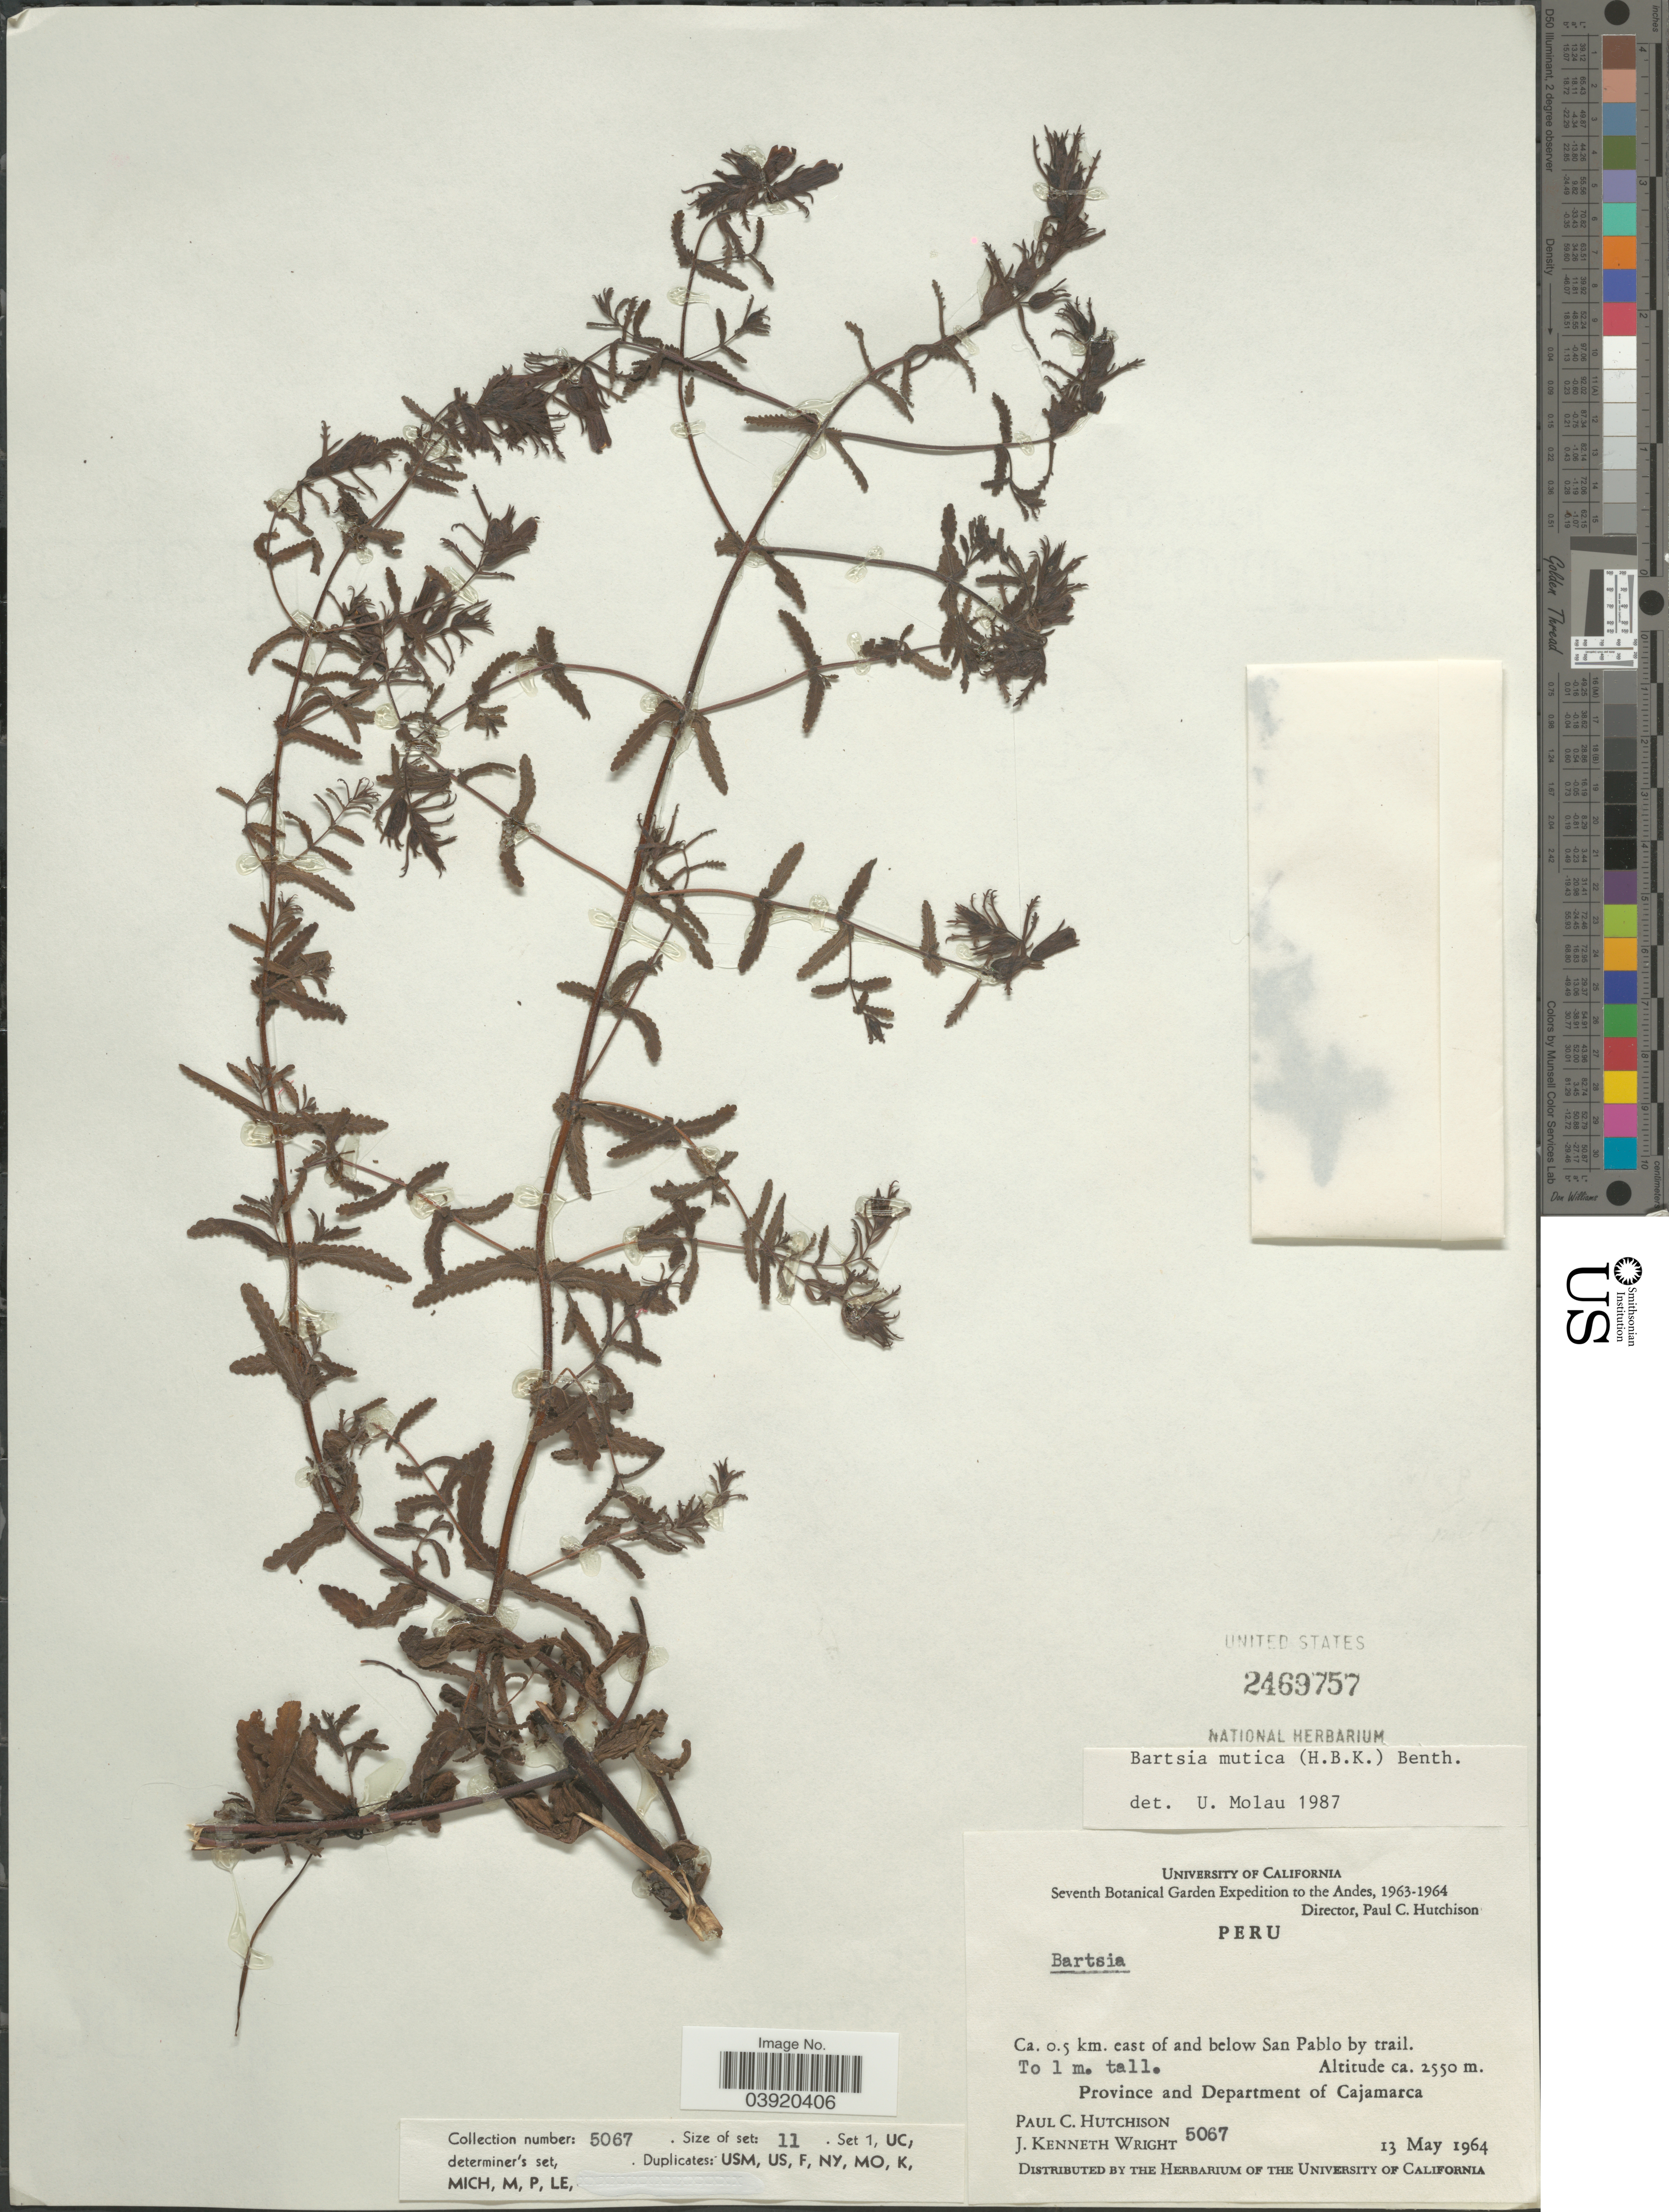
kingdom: Plantae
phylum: Tracheophyta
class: Magnoliopsida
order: Lamiales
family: Orobanchaceae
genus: Bartsia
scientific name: Bartsia mutica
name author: (Kunth) Benth.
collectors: P. C. Hutchison & J. K. Wright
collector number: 5067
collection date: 1964-05-13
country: Peru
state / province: Cajamarca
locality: The Andes. Ca. 0.5 km. east of and below San Pablo by trail. Province and Department of Cajamarca.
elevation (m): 2550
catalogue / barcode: US 2469757